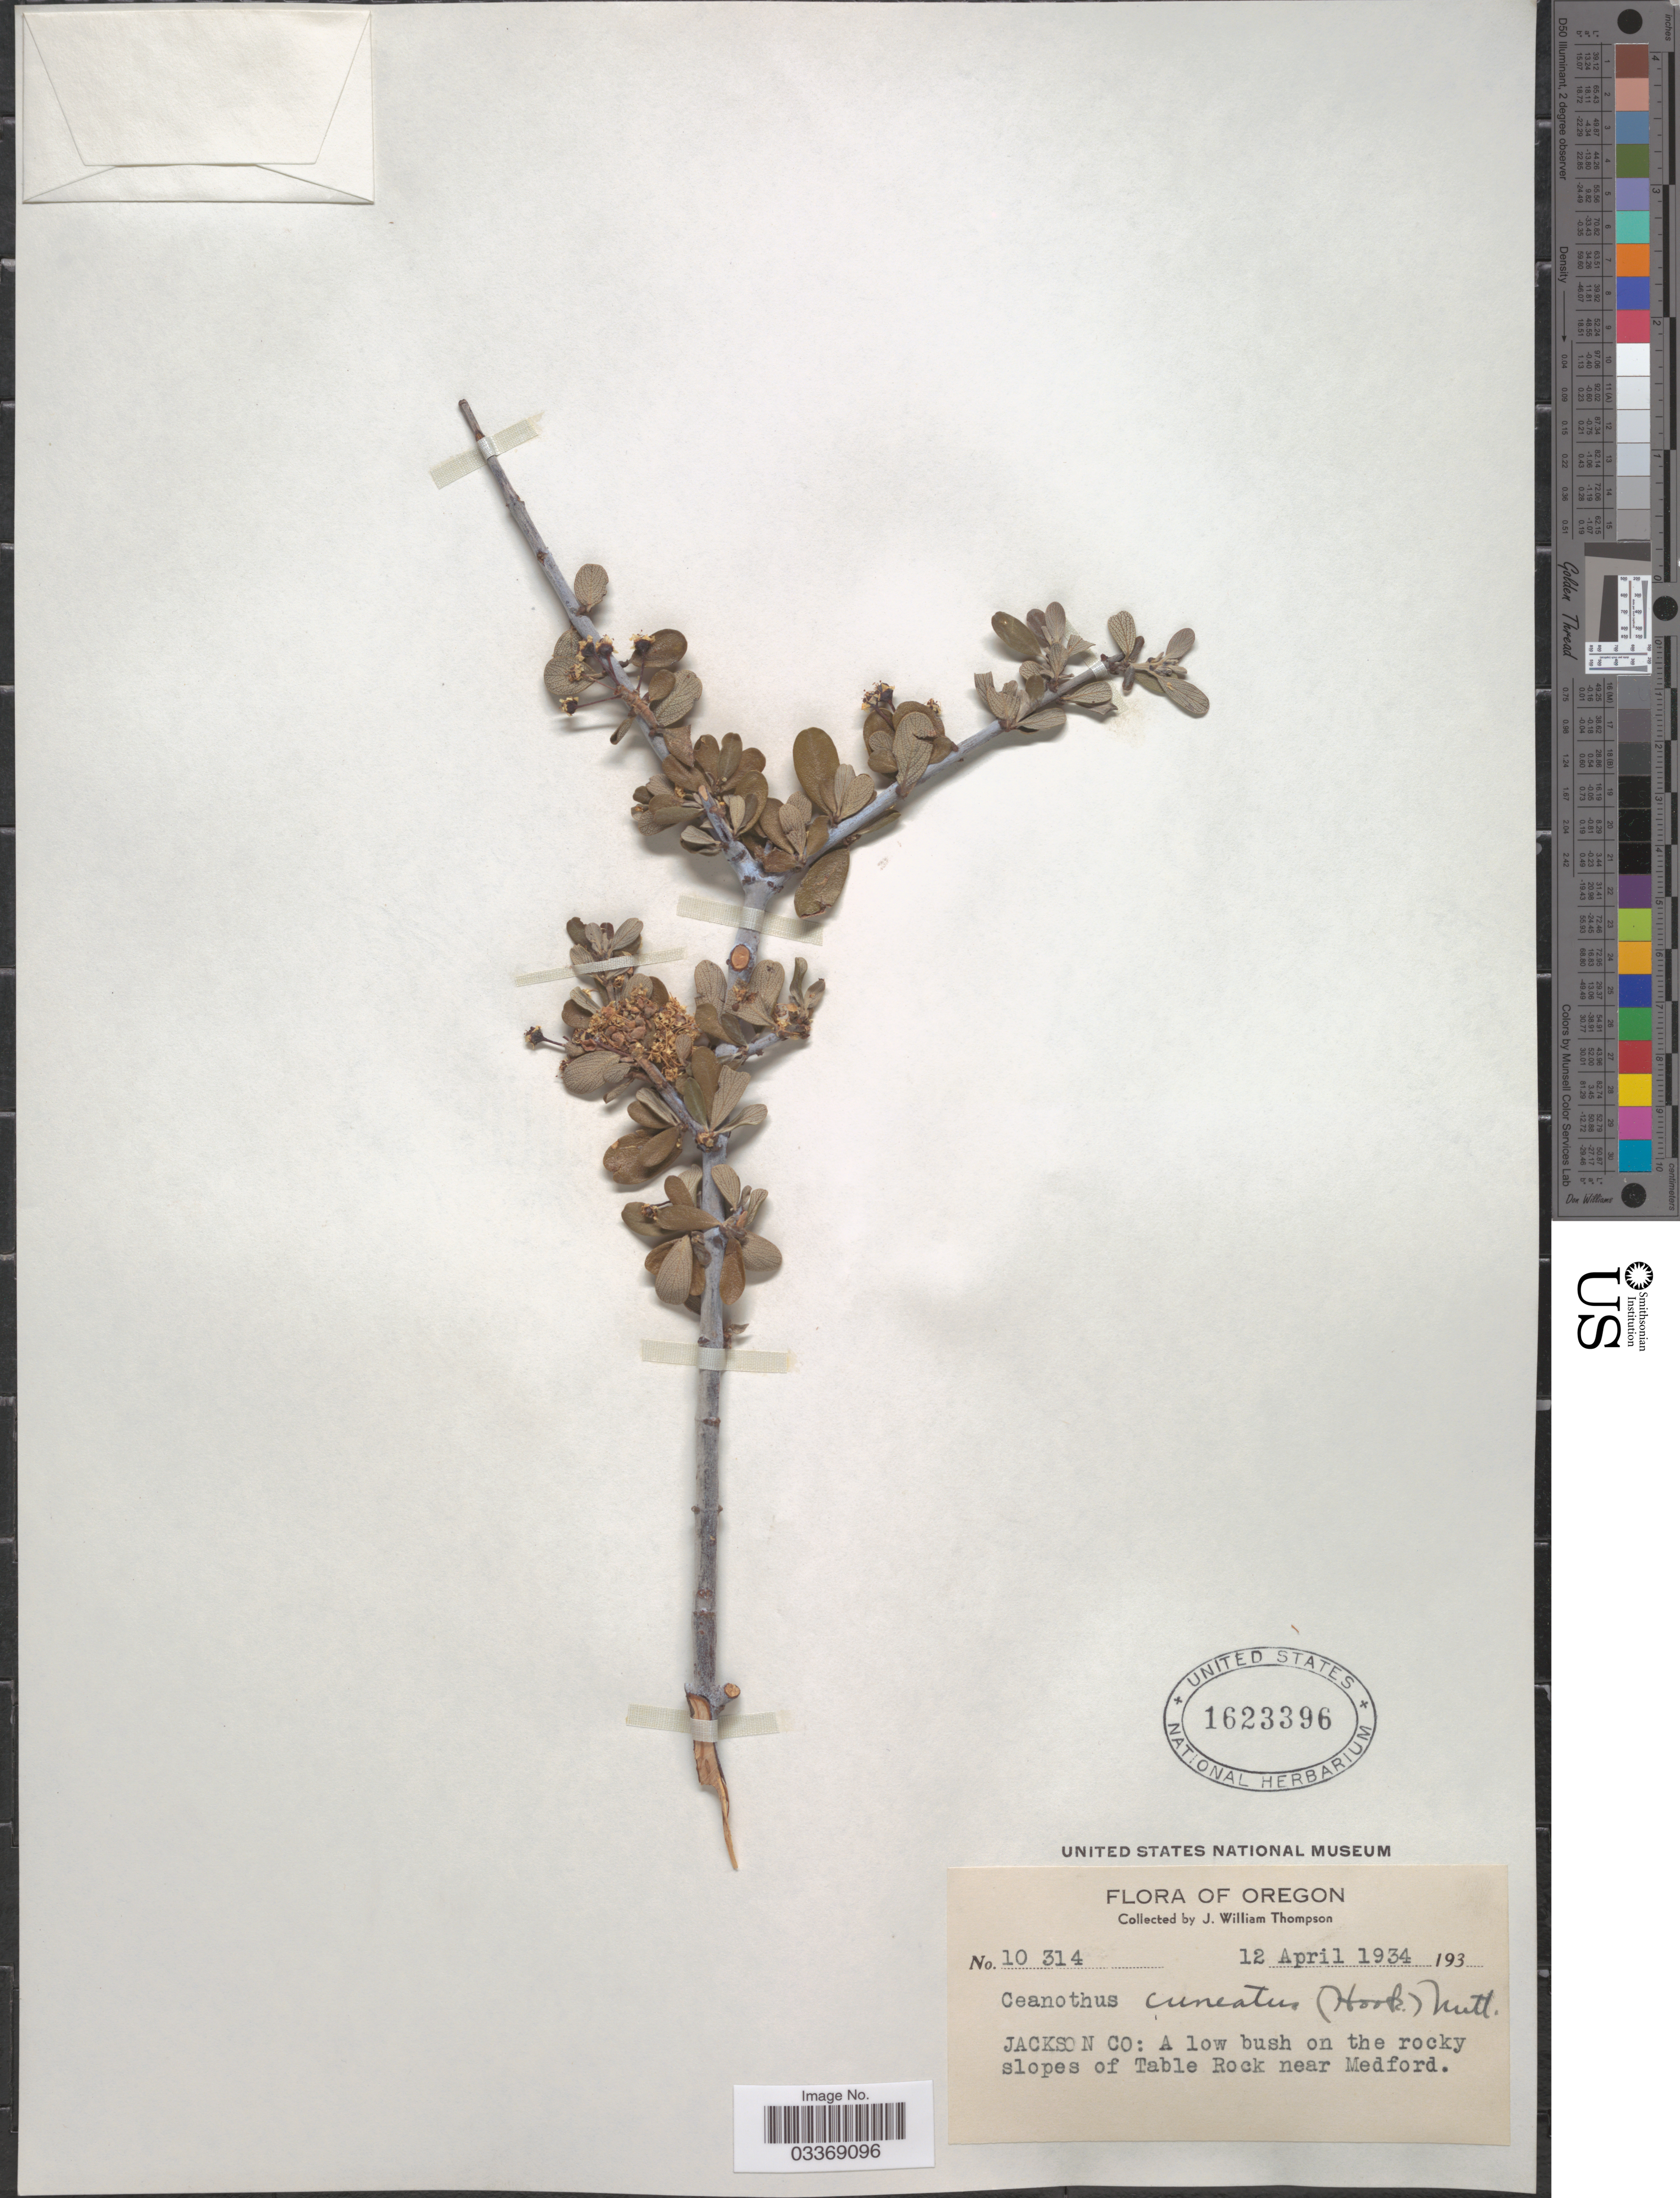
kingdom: Plantae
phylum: Tracheophyta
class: Magnoliopsida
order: Rosales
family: Rhamnaceae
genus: Ceanothus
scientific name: Ceanothus cuneatus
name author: (Hook.) Nutt.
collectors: J. W. Thompson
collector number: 10314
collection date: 1934-04-12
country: United States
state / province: Oregon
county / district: Jackson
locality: Jackson Co: A low bush on the rocky slopes of Table Rock near Medford.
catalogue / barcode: US 1623396